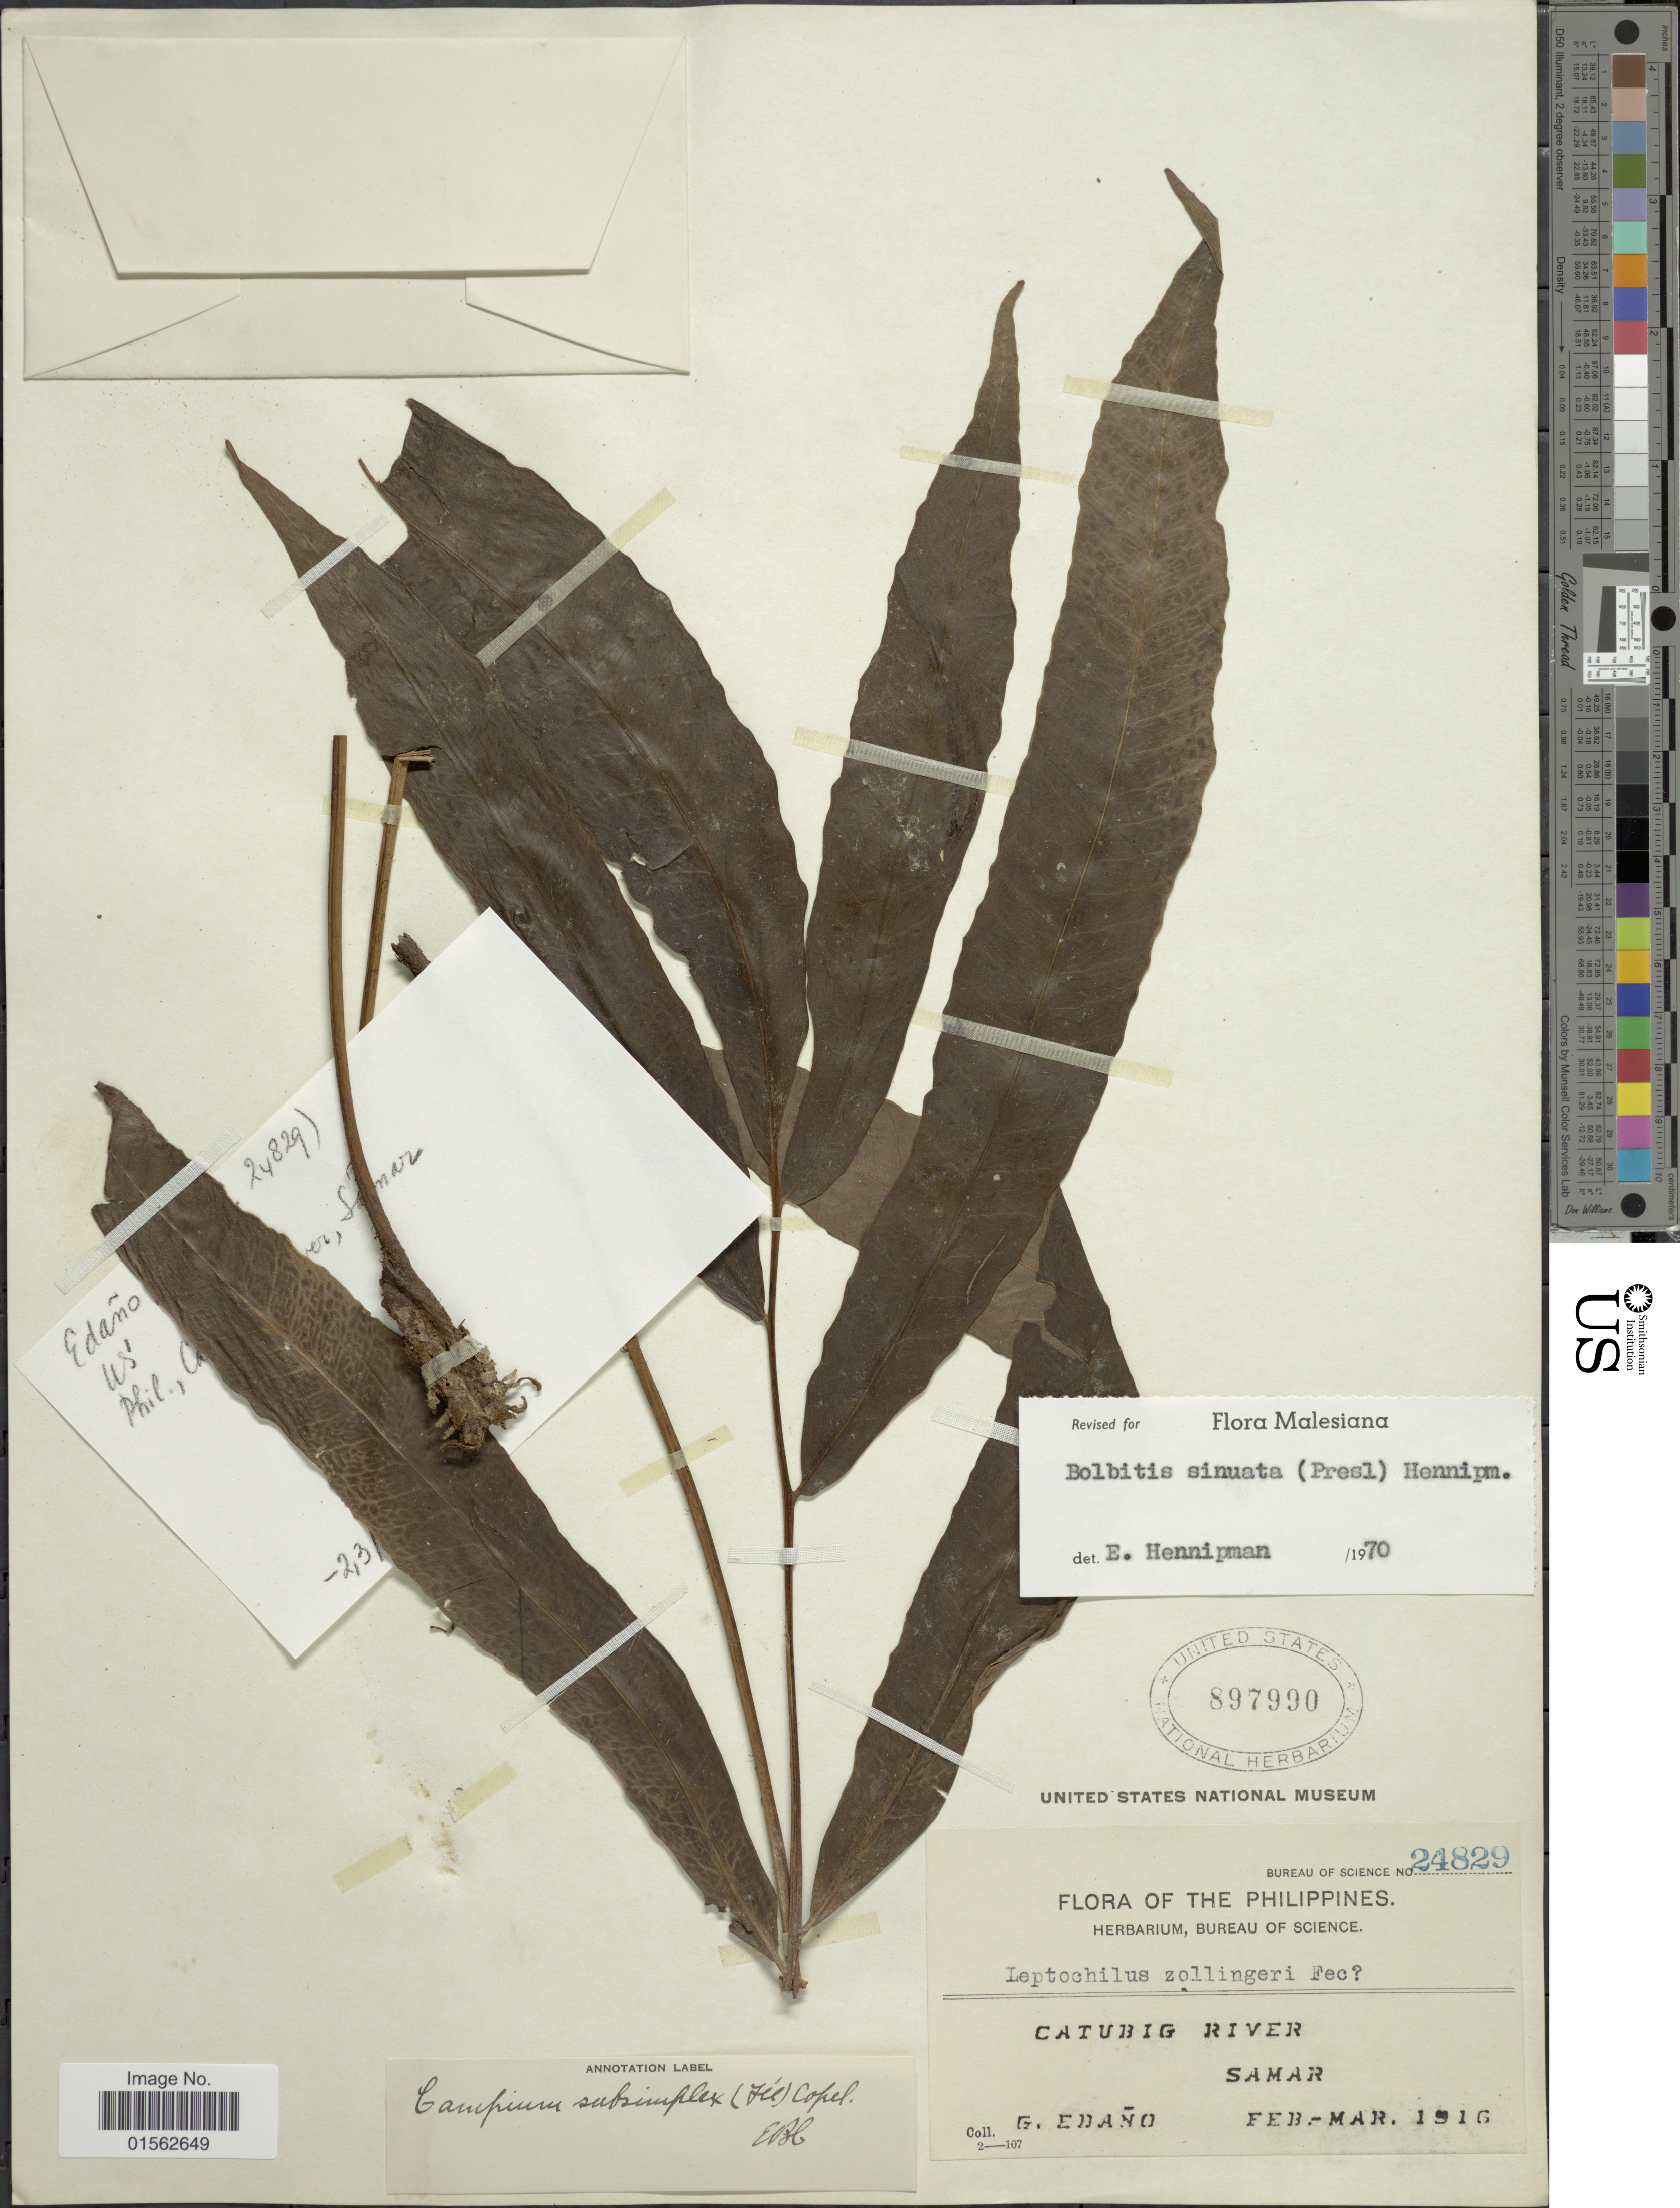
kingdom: Plantae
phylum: Tracheophyta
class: Polypodiopsida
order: Polypodiales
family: Dryopteridaceae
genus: Bolbitis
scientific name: Bolbitis sinuata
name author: (C. Presl) Hennipman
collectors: G. Edaño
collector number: Bureau of Science 24829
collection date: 1916-02/1916-03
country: Philippines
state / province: Eastern Visayas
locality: Philippines, Catabig River, Samar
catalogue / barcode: US 897990